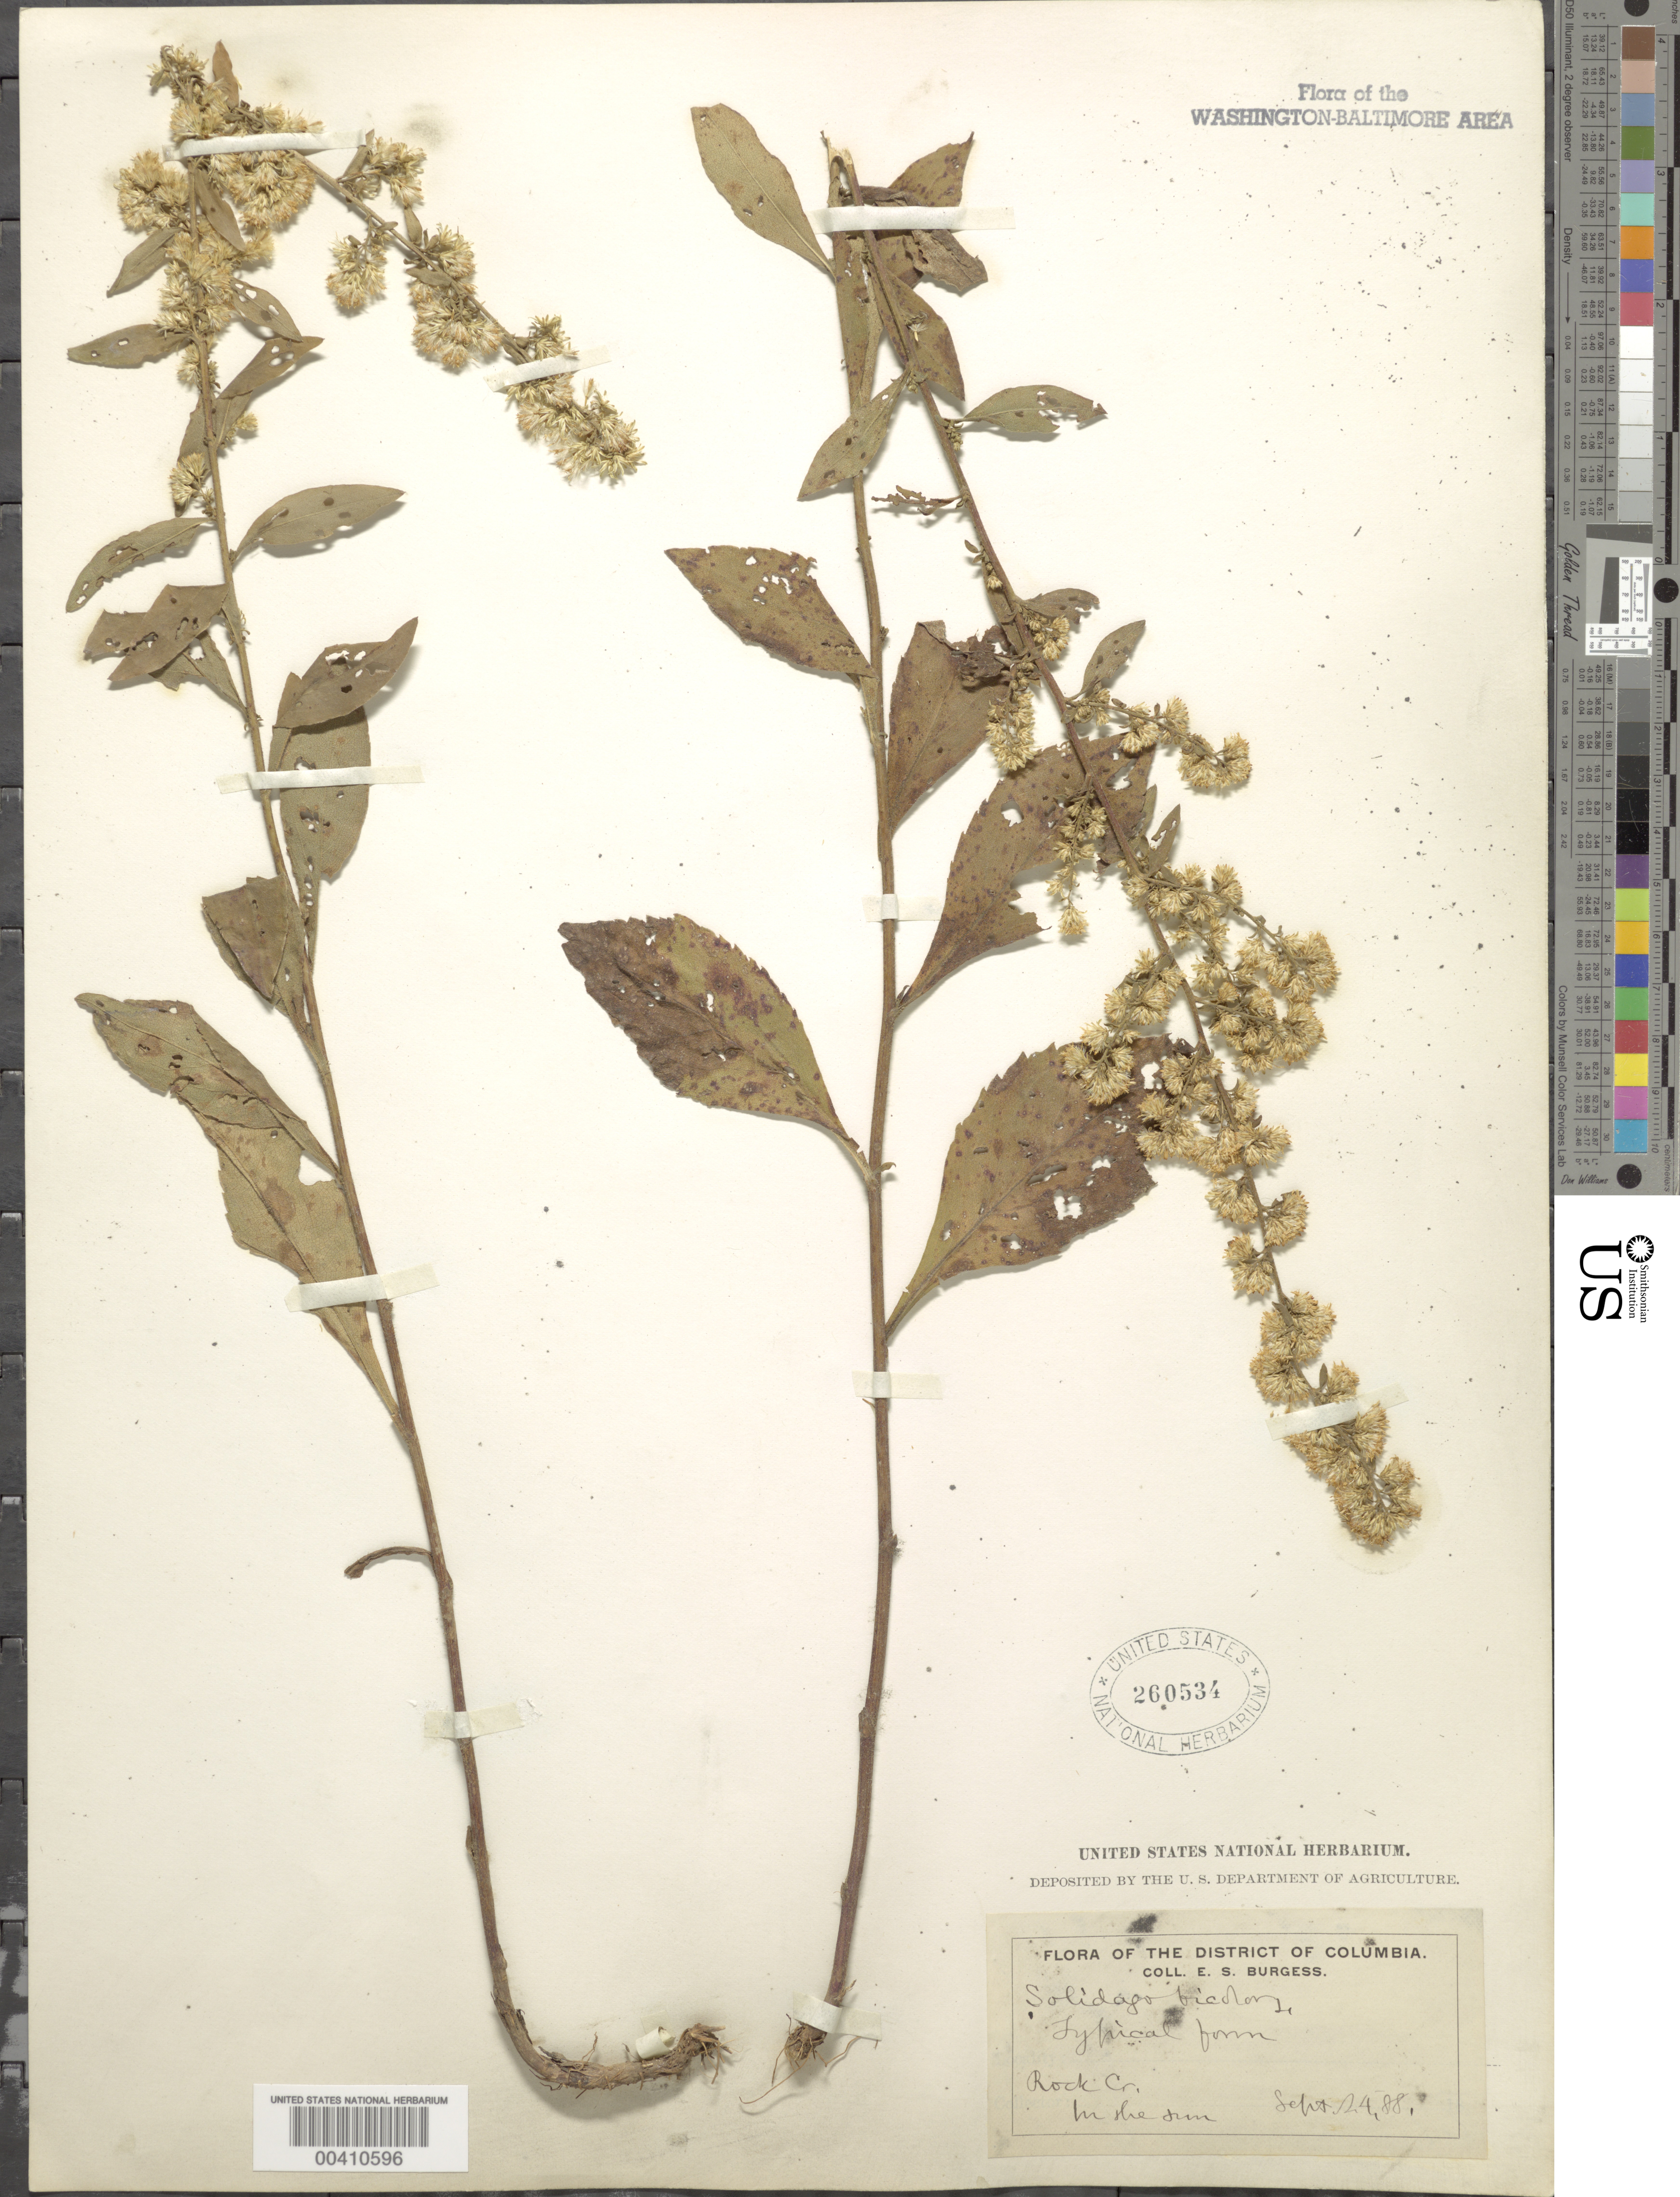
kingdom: Plantae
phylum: Tracheophyta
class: Magnoliopsida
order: Asterales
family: Asteraceae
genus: Solidago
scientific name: Solidago bicolor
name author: L.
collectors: E. Burgess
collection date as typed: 24 Sep 1888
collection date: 1888-09-24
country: United States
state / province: District of Columbia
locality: Rock Creek Rock Creek Park & vicinity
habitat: In the sun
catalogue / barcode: US 260534